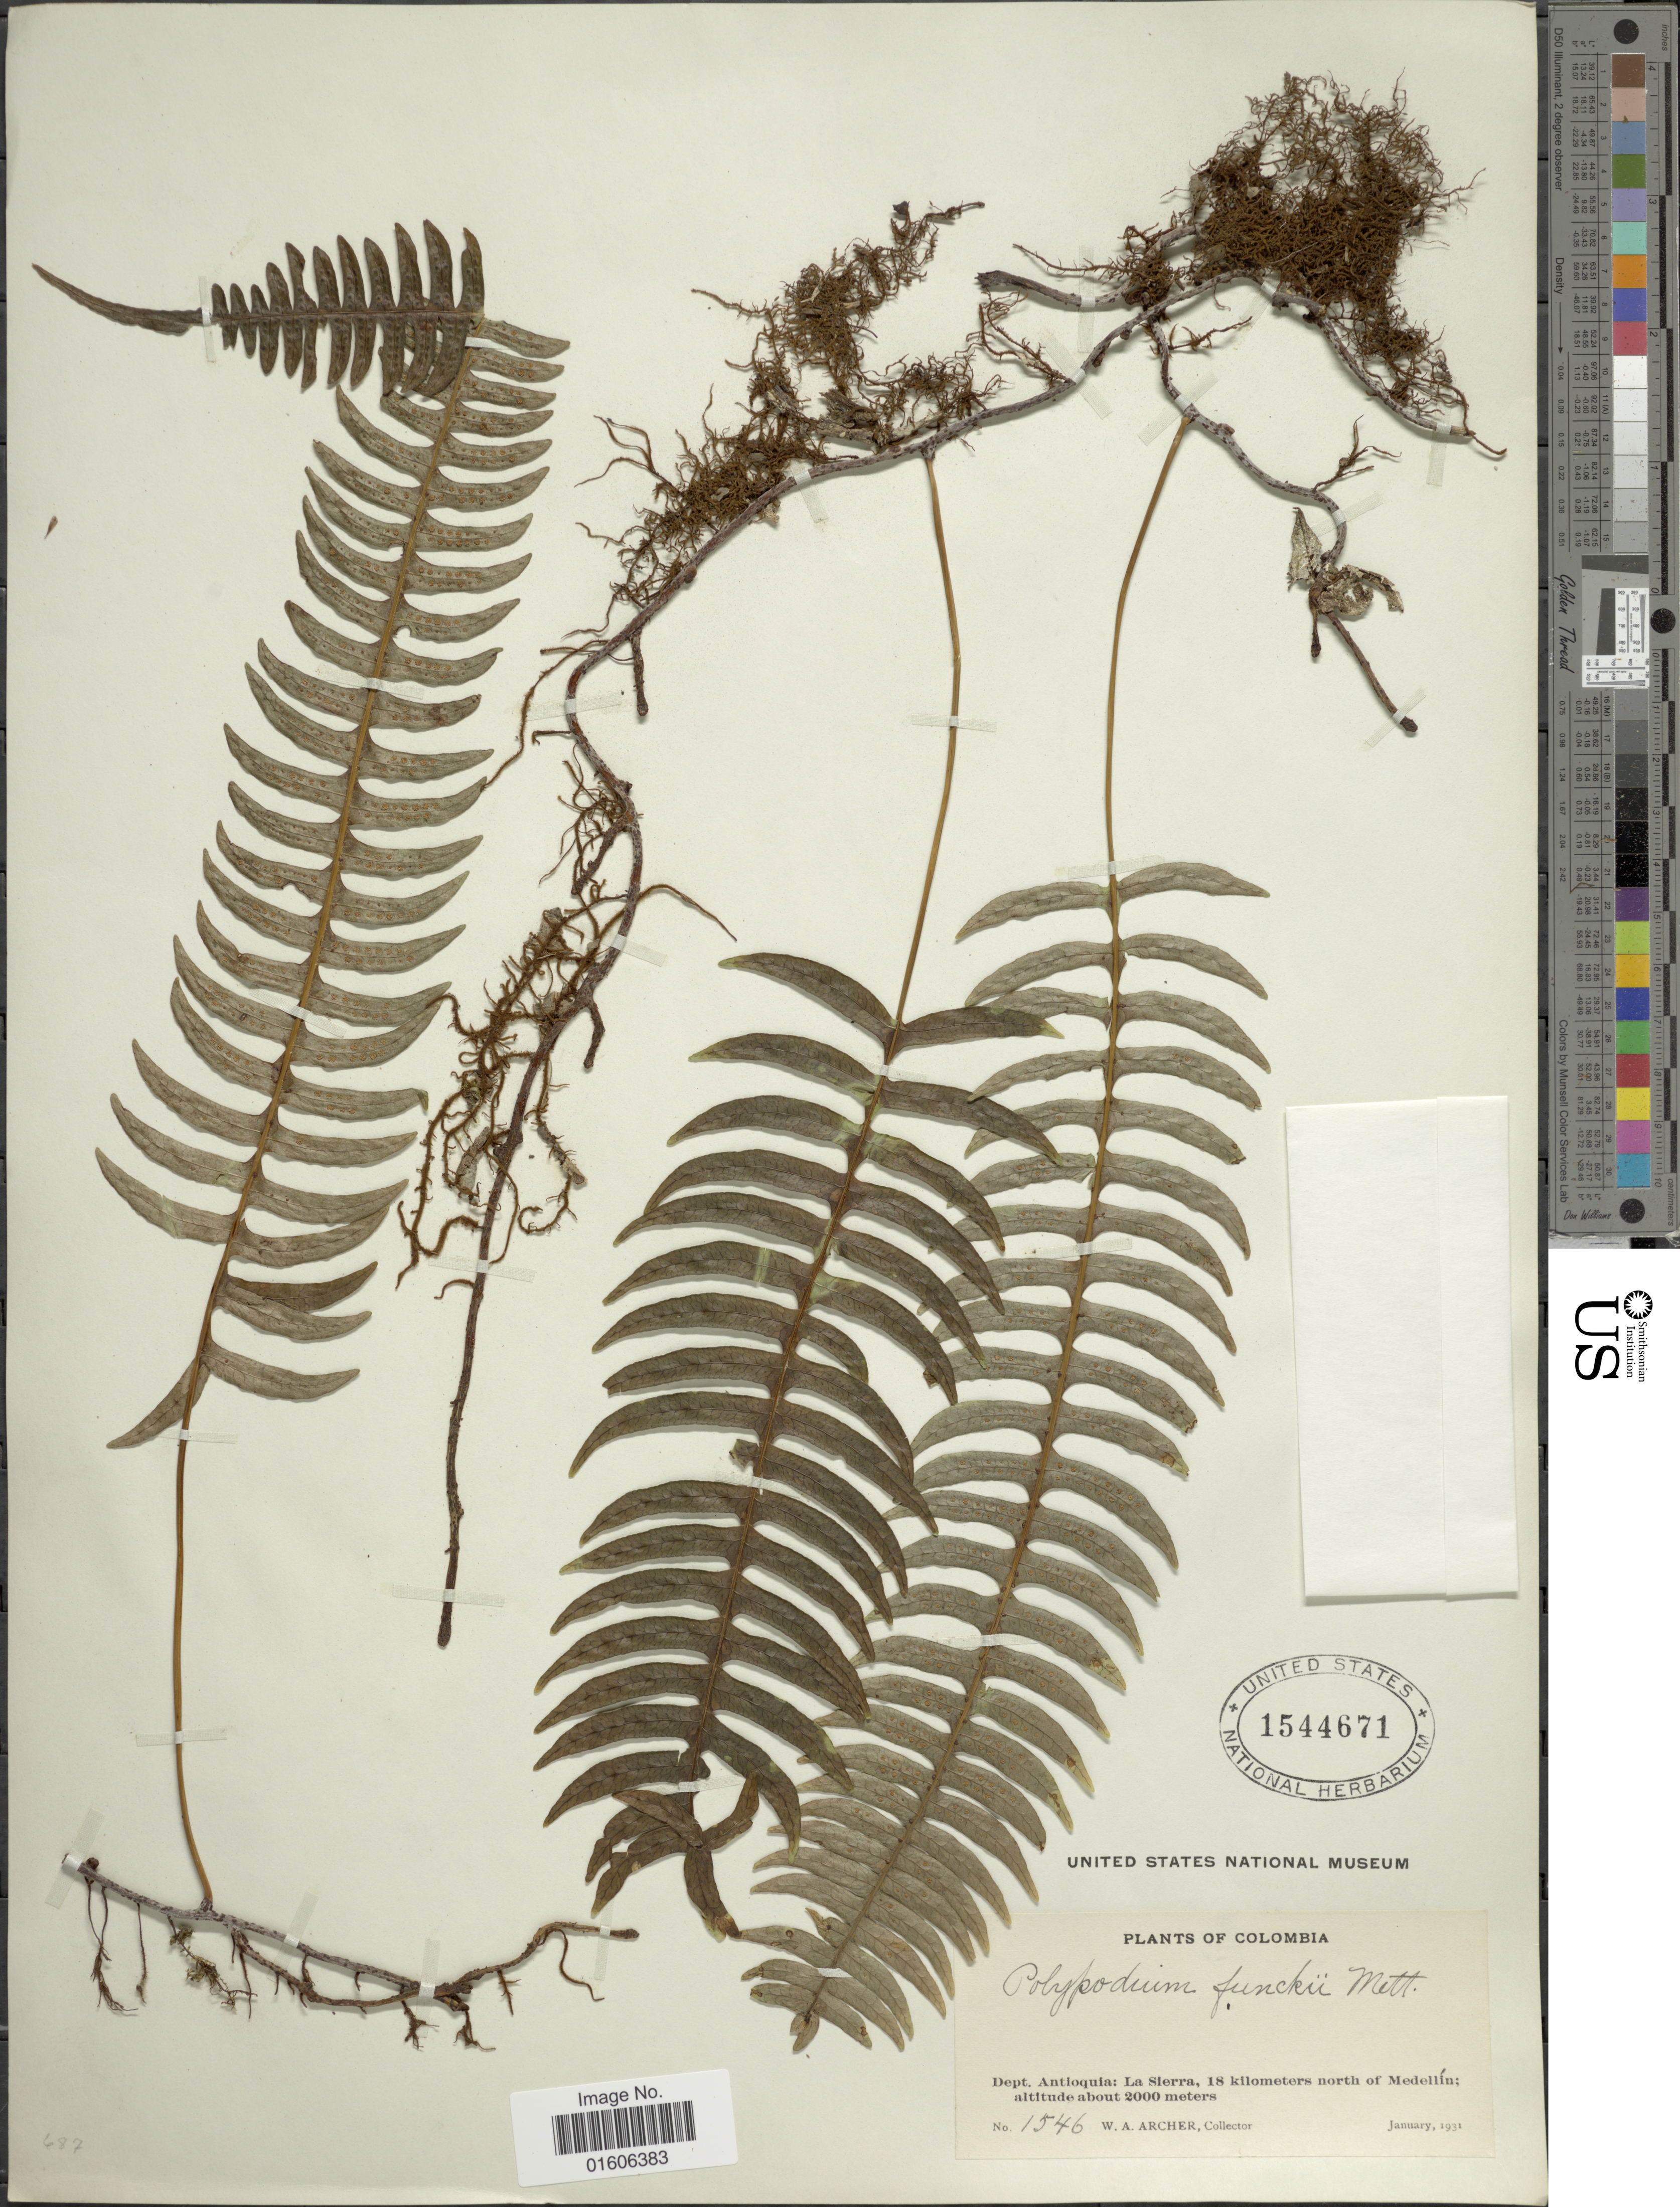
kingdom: Plantae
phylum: Tracheophyta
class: Polypodiopsida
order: Polypodiales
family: Polypodiaceae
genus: Serpocaulon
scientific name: Serpocaulon funckii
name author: (Mett.) A.R. Sm.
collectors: W. A. Archer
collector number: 1546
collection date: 1931-01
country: Colombia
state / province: Antioquia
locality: Dept. Antioquia: La Sierra, 18 kilometers north of Medellín.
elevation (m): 2000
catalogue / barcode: US 1544671